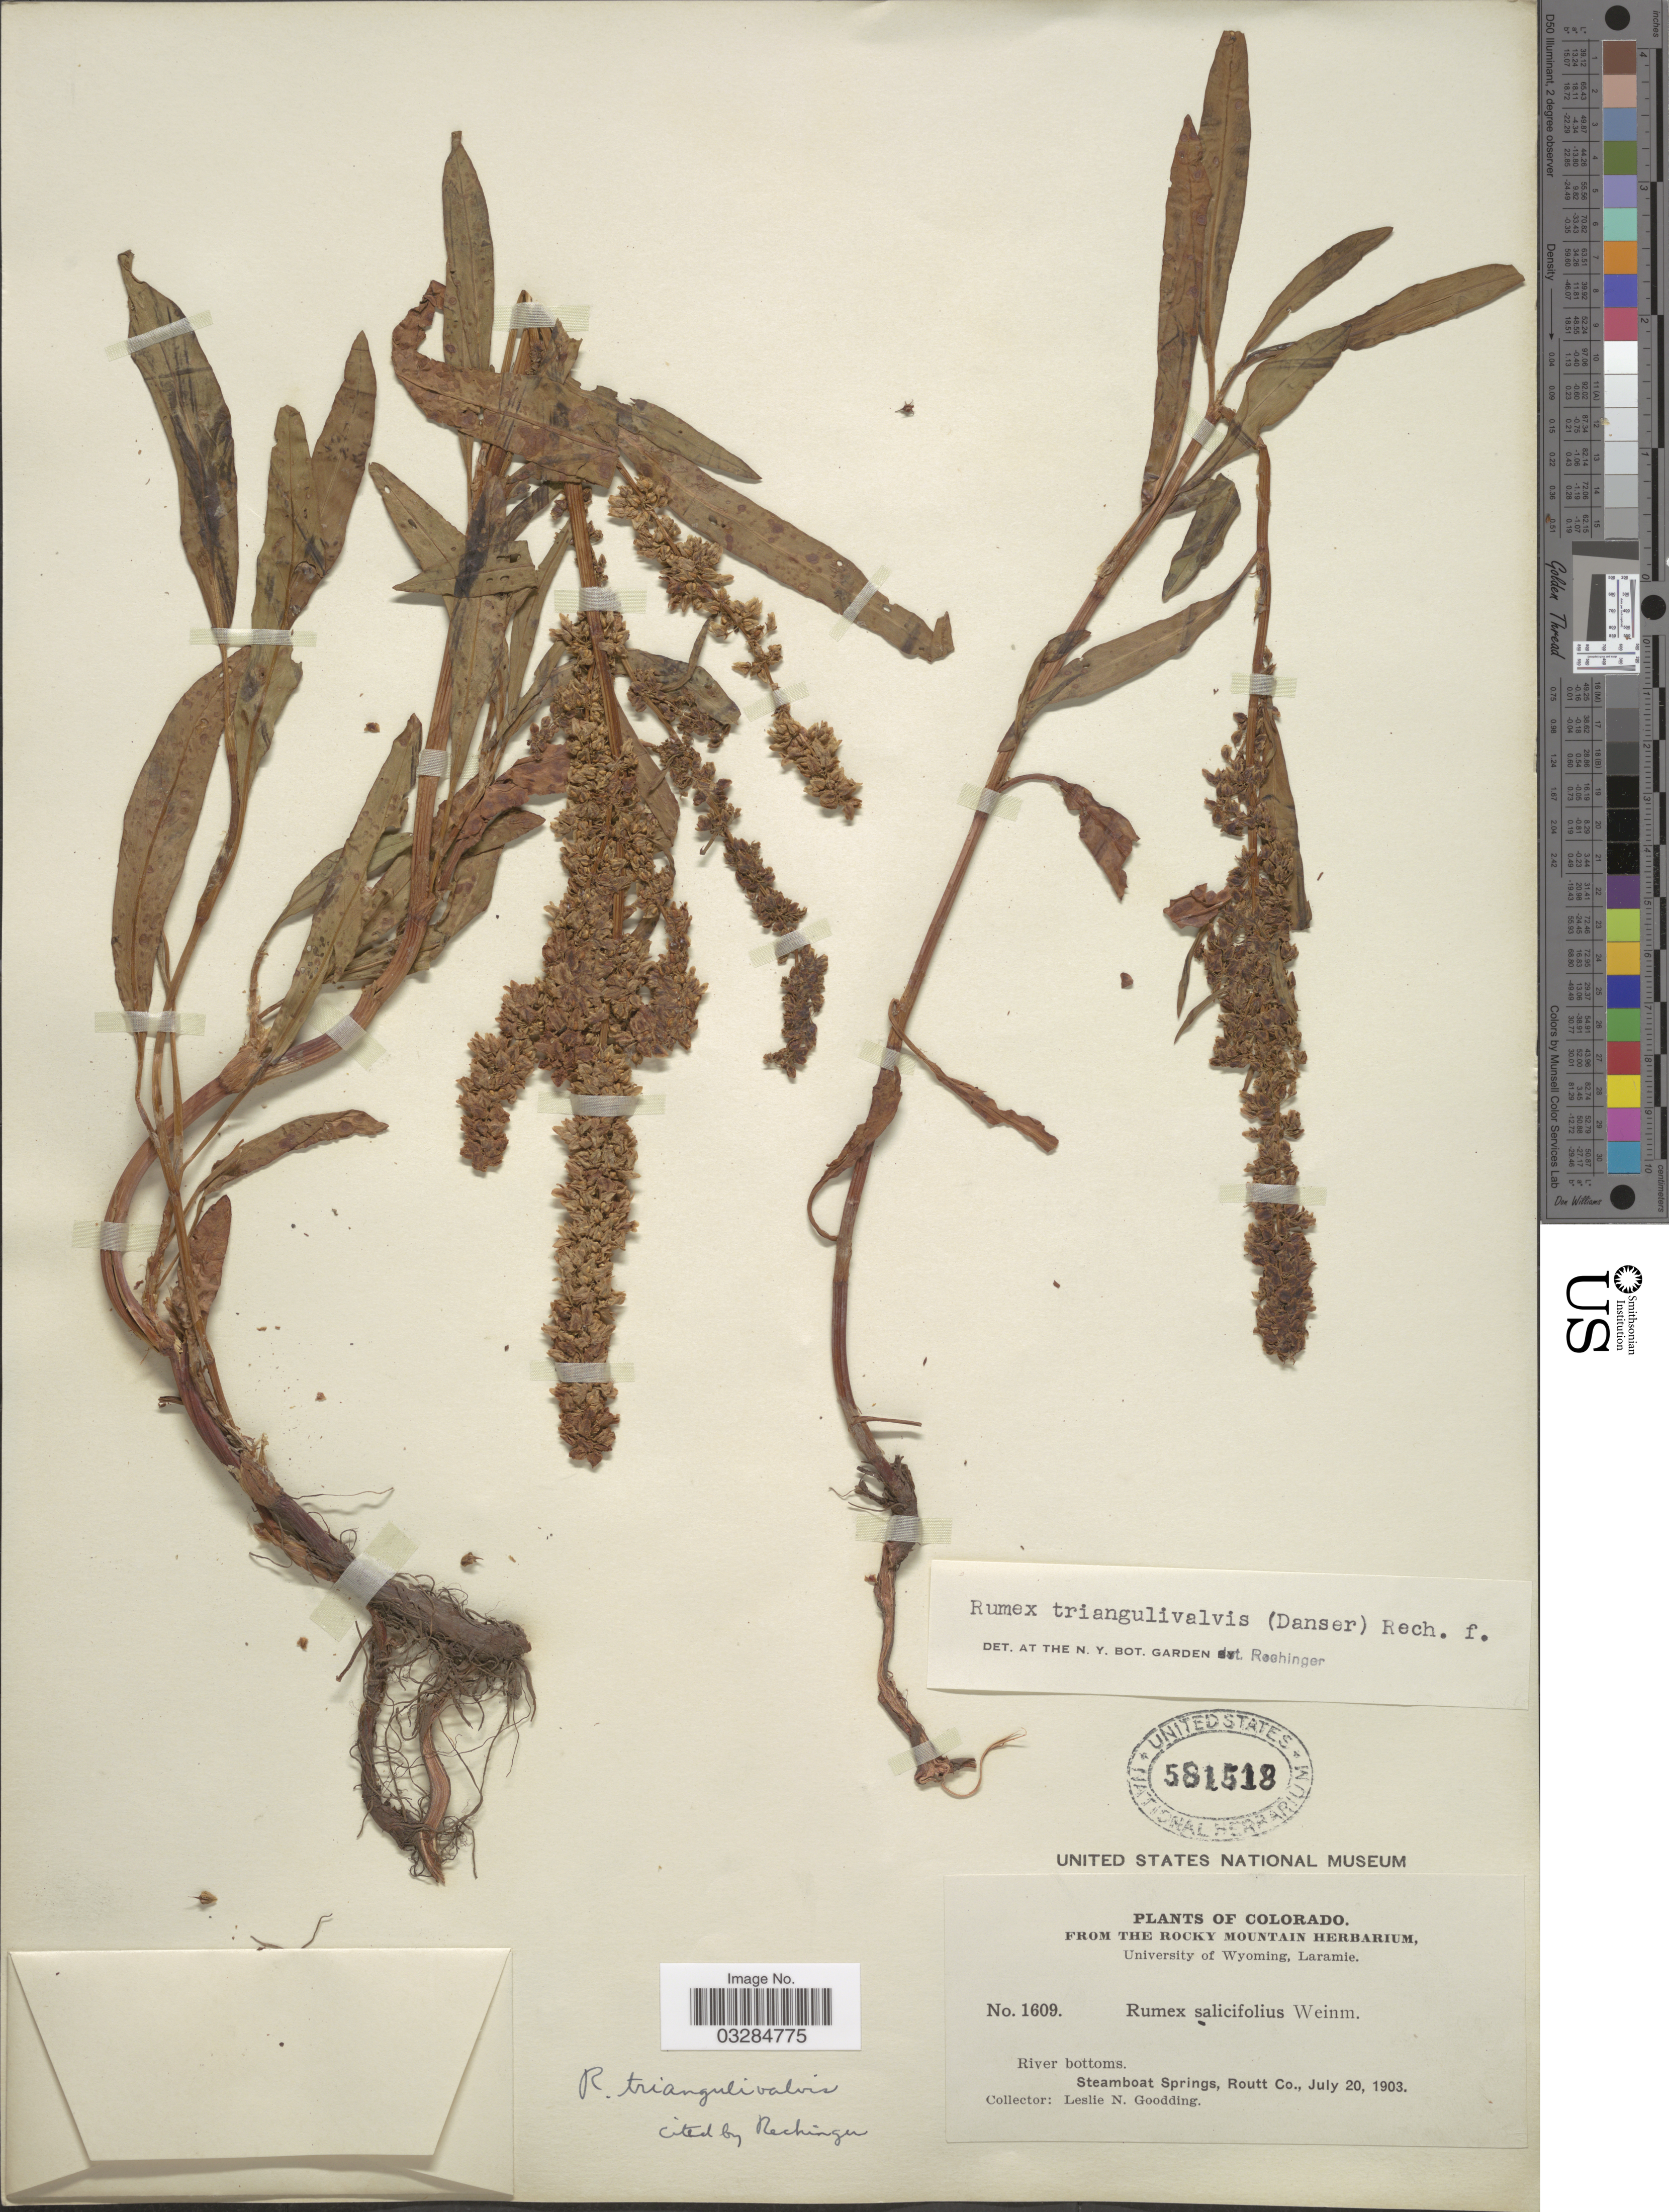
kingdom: Plantae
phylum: Tracheophyta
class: Magnoliopsida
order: Caryophyllales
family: Polygonaceae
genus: Rumex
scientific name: Rumex triangulivalvis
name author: (Danser) Rech. f.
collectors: L. N. Goodding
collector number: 1609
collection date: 1903-07-20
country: United States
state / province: Colorado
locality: Steamboat Springs, Routt Co.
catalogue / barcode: US 581518